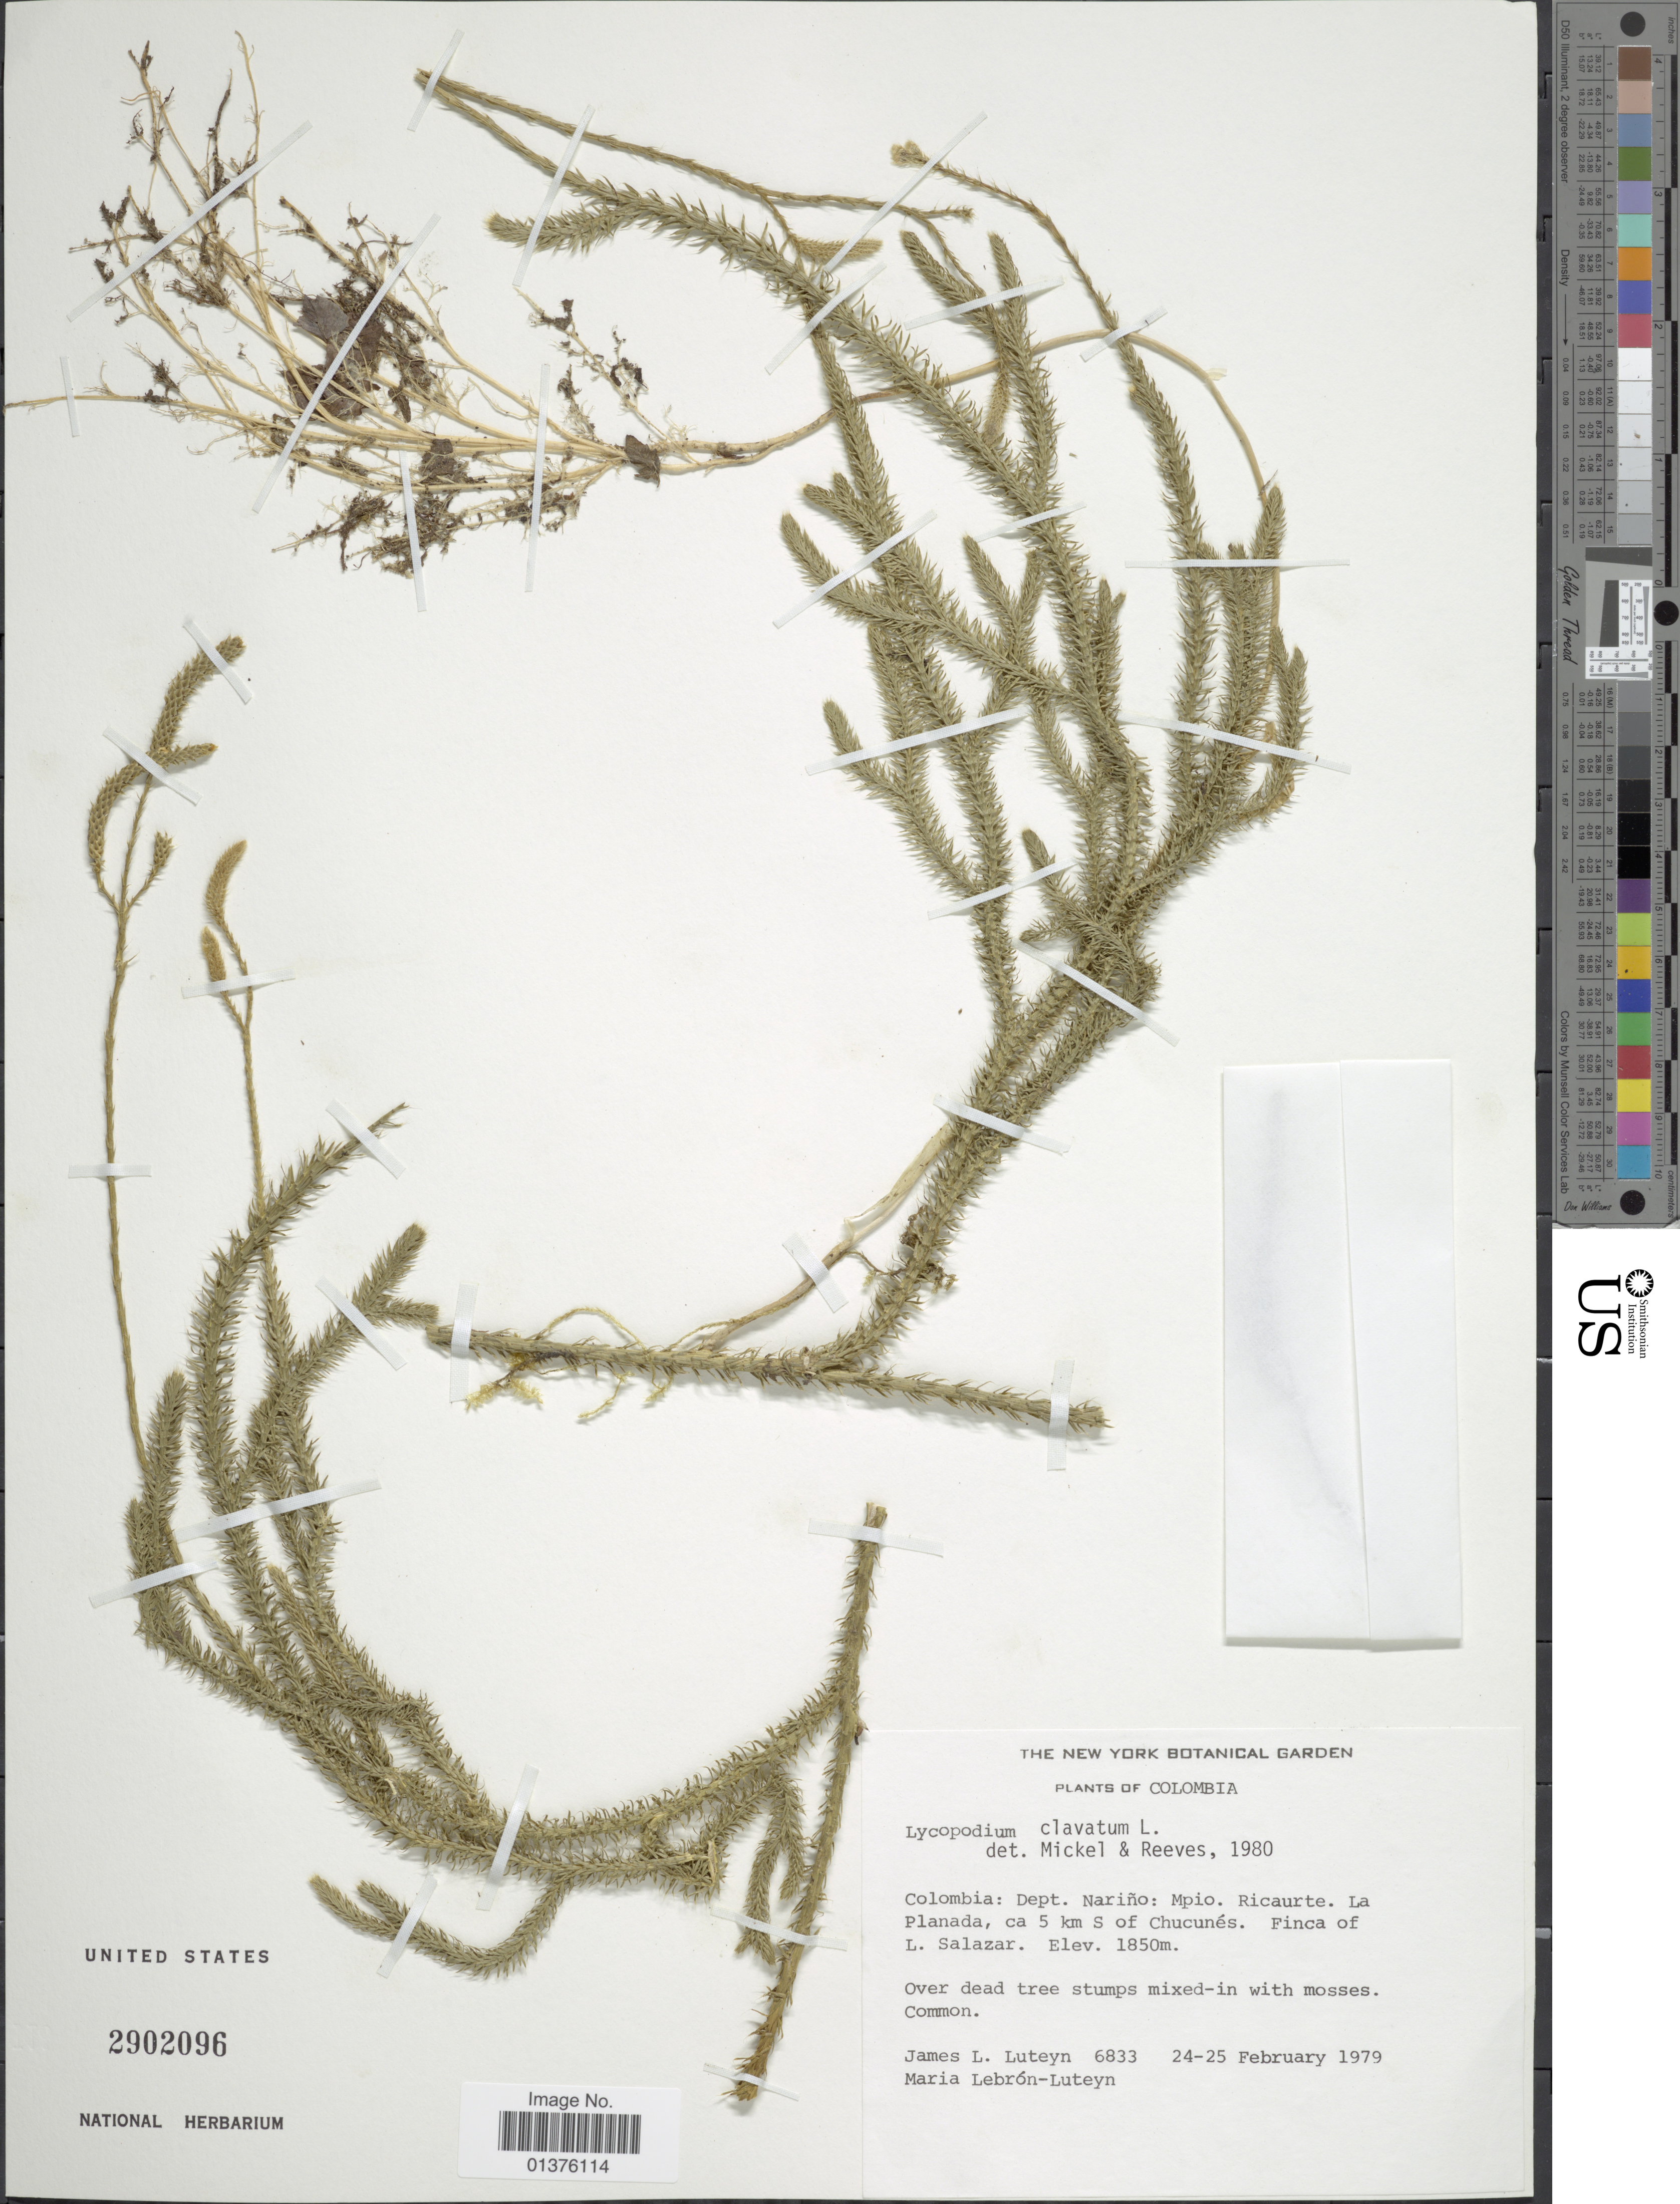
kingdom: Plantae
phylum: Tracheophyta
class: Lycopodiopsida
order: Lycopodiales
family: Lycopodiaceae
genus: Lycopodium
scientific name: Lycopodium clavatum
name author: L.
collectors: J. L. Luteyn & M. L. Lebrón-Luteyn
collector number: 6833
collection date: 1979-02-24/1979-02-25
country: Colombia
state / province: Nariño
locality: Mpio. Ricaurte, La Planada, ca 5km S of Chucunés, Finca of L. Salazar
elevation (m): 1850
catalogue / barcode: US 2902096